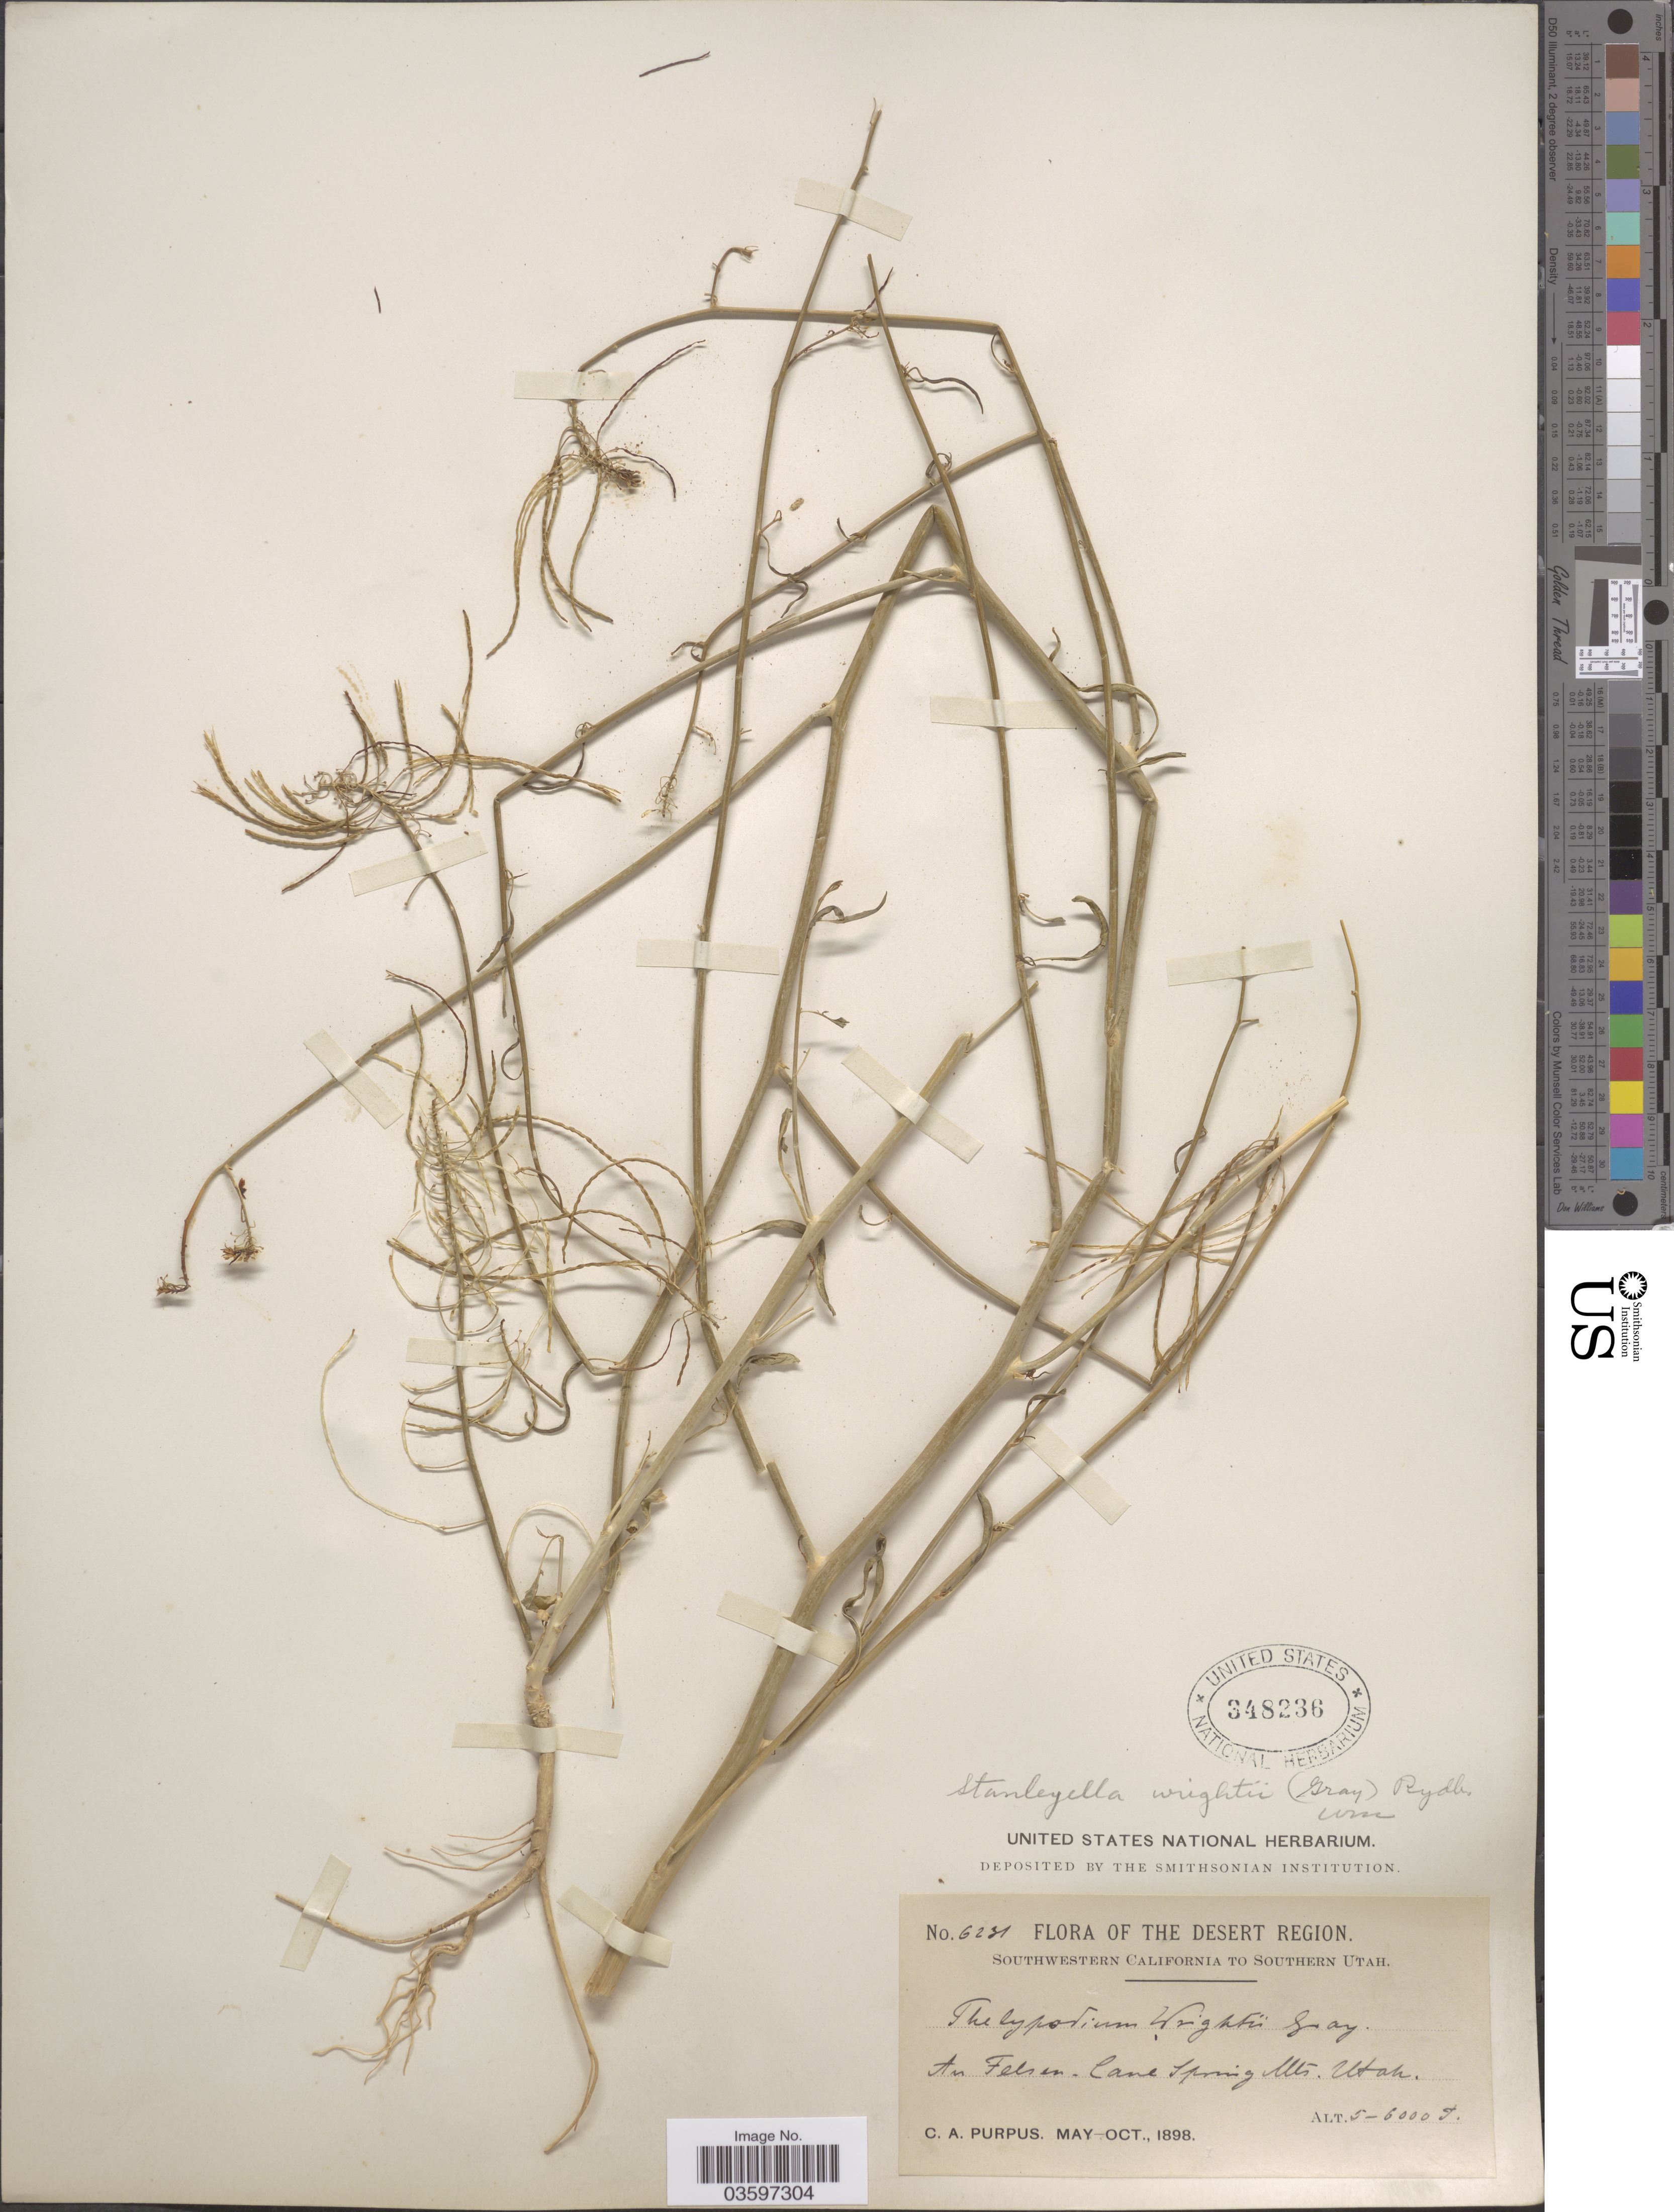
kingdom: Plantae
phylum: Tracheophyta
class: Magnoliopsida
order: Brassicales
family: Brassicaceae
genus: Stanleyella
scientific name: Stanleyella wrightii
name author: Rydb.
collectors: C. A. Purpus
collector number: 6231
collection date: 1898-05/1898-10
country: United States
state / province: Utah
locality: The Desert Region. Southern Utah. An Felsen. Cane Spring Mts.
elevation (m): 1524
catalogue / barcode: US 348236